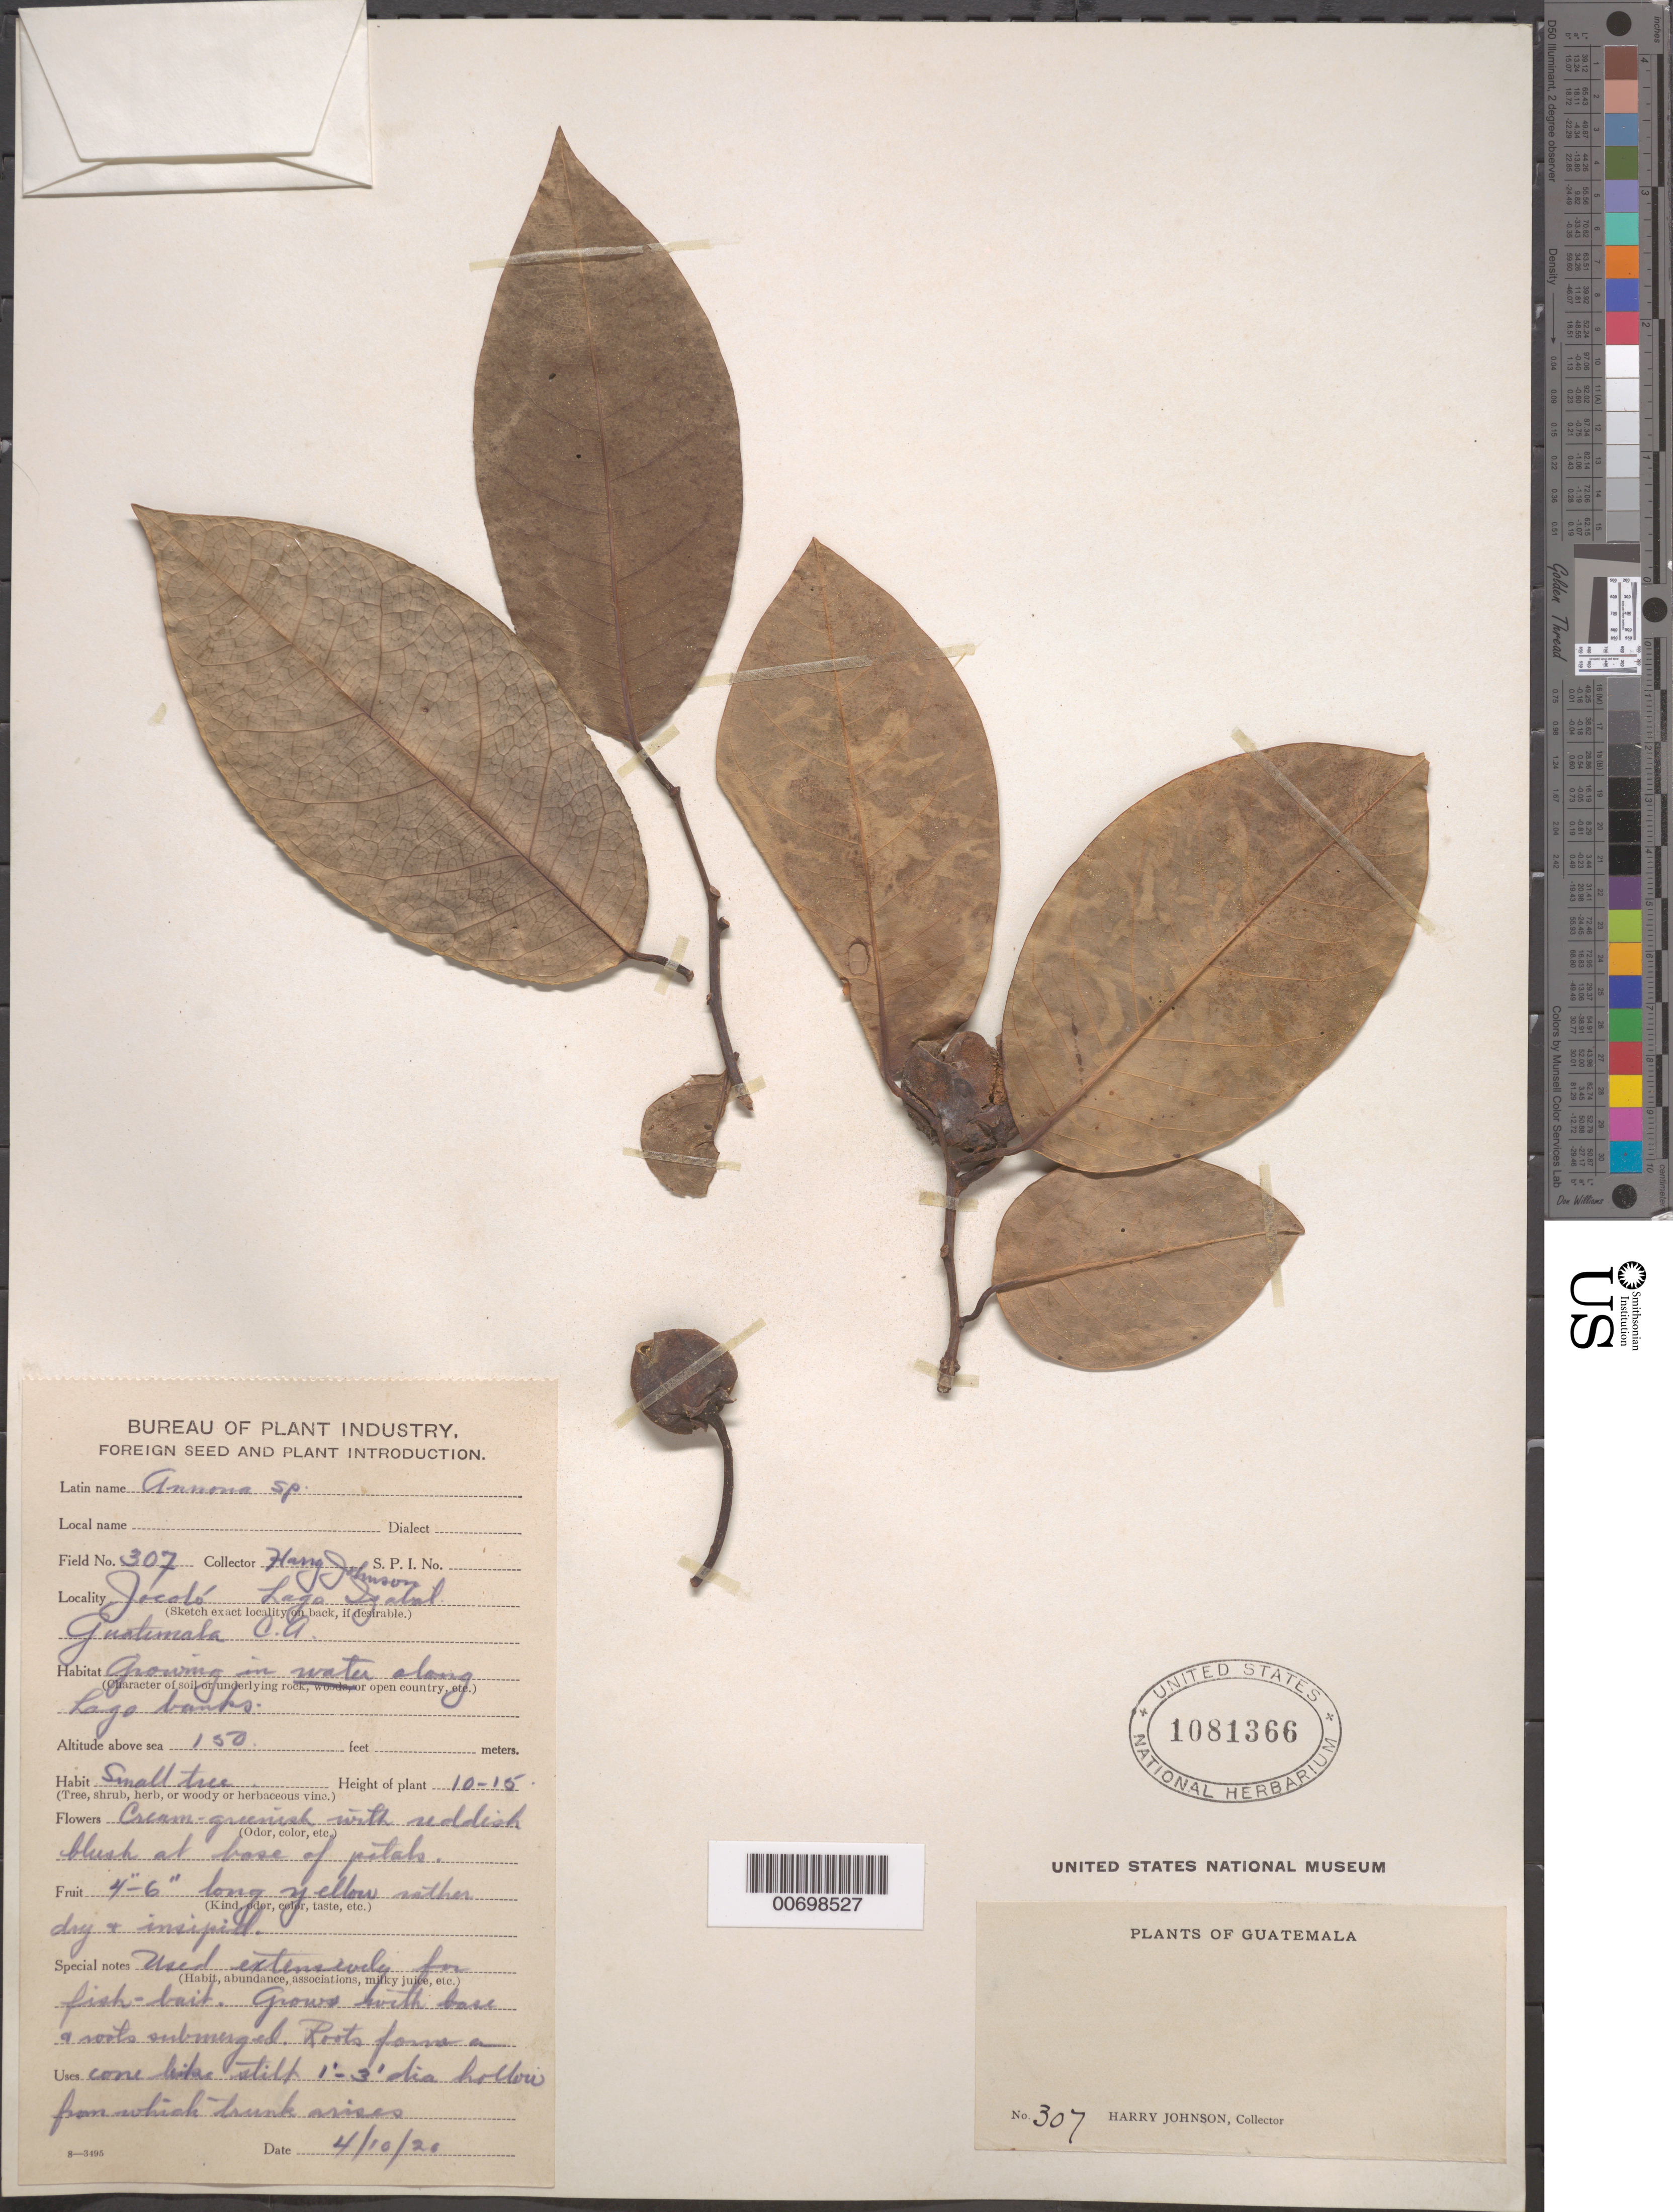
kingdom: Plantae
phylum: Tracheophyta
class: Magnoliopsida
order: Magnoliales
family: Annonaceae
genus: Annona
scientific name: Annona glabra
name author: L.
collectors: H. Johnson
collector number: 307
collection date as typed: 10 Apr 1920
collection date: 1920-04-10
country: Guatemala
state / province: Izabal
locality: Jacolo, Lago Izabal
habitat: Growing in water along lago banks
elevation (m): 46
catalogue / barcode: US 1081366